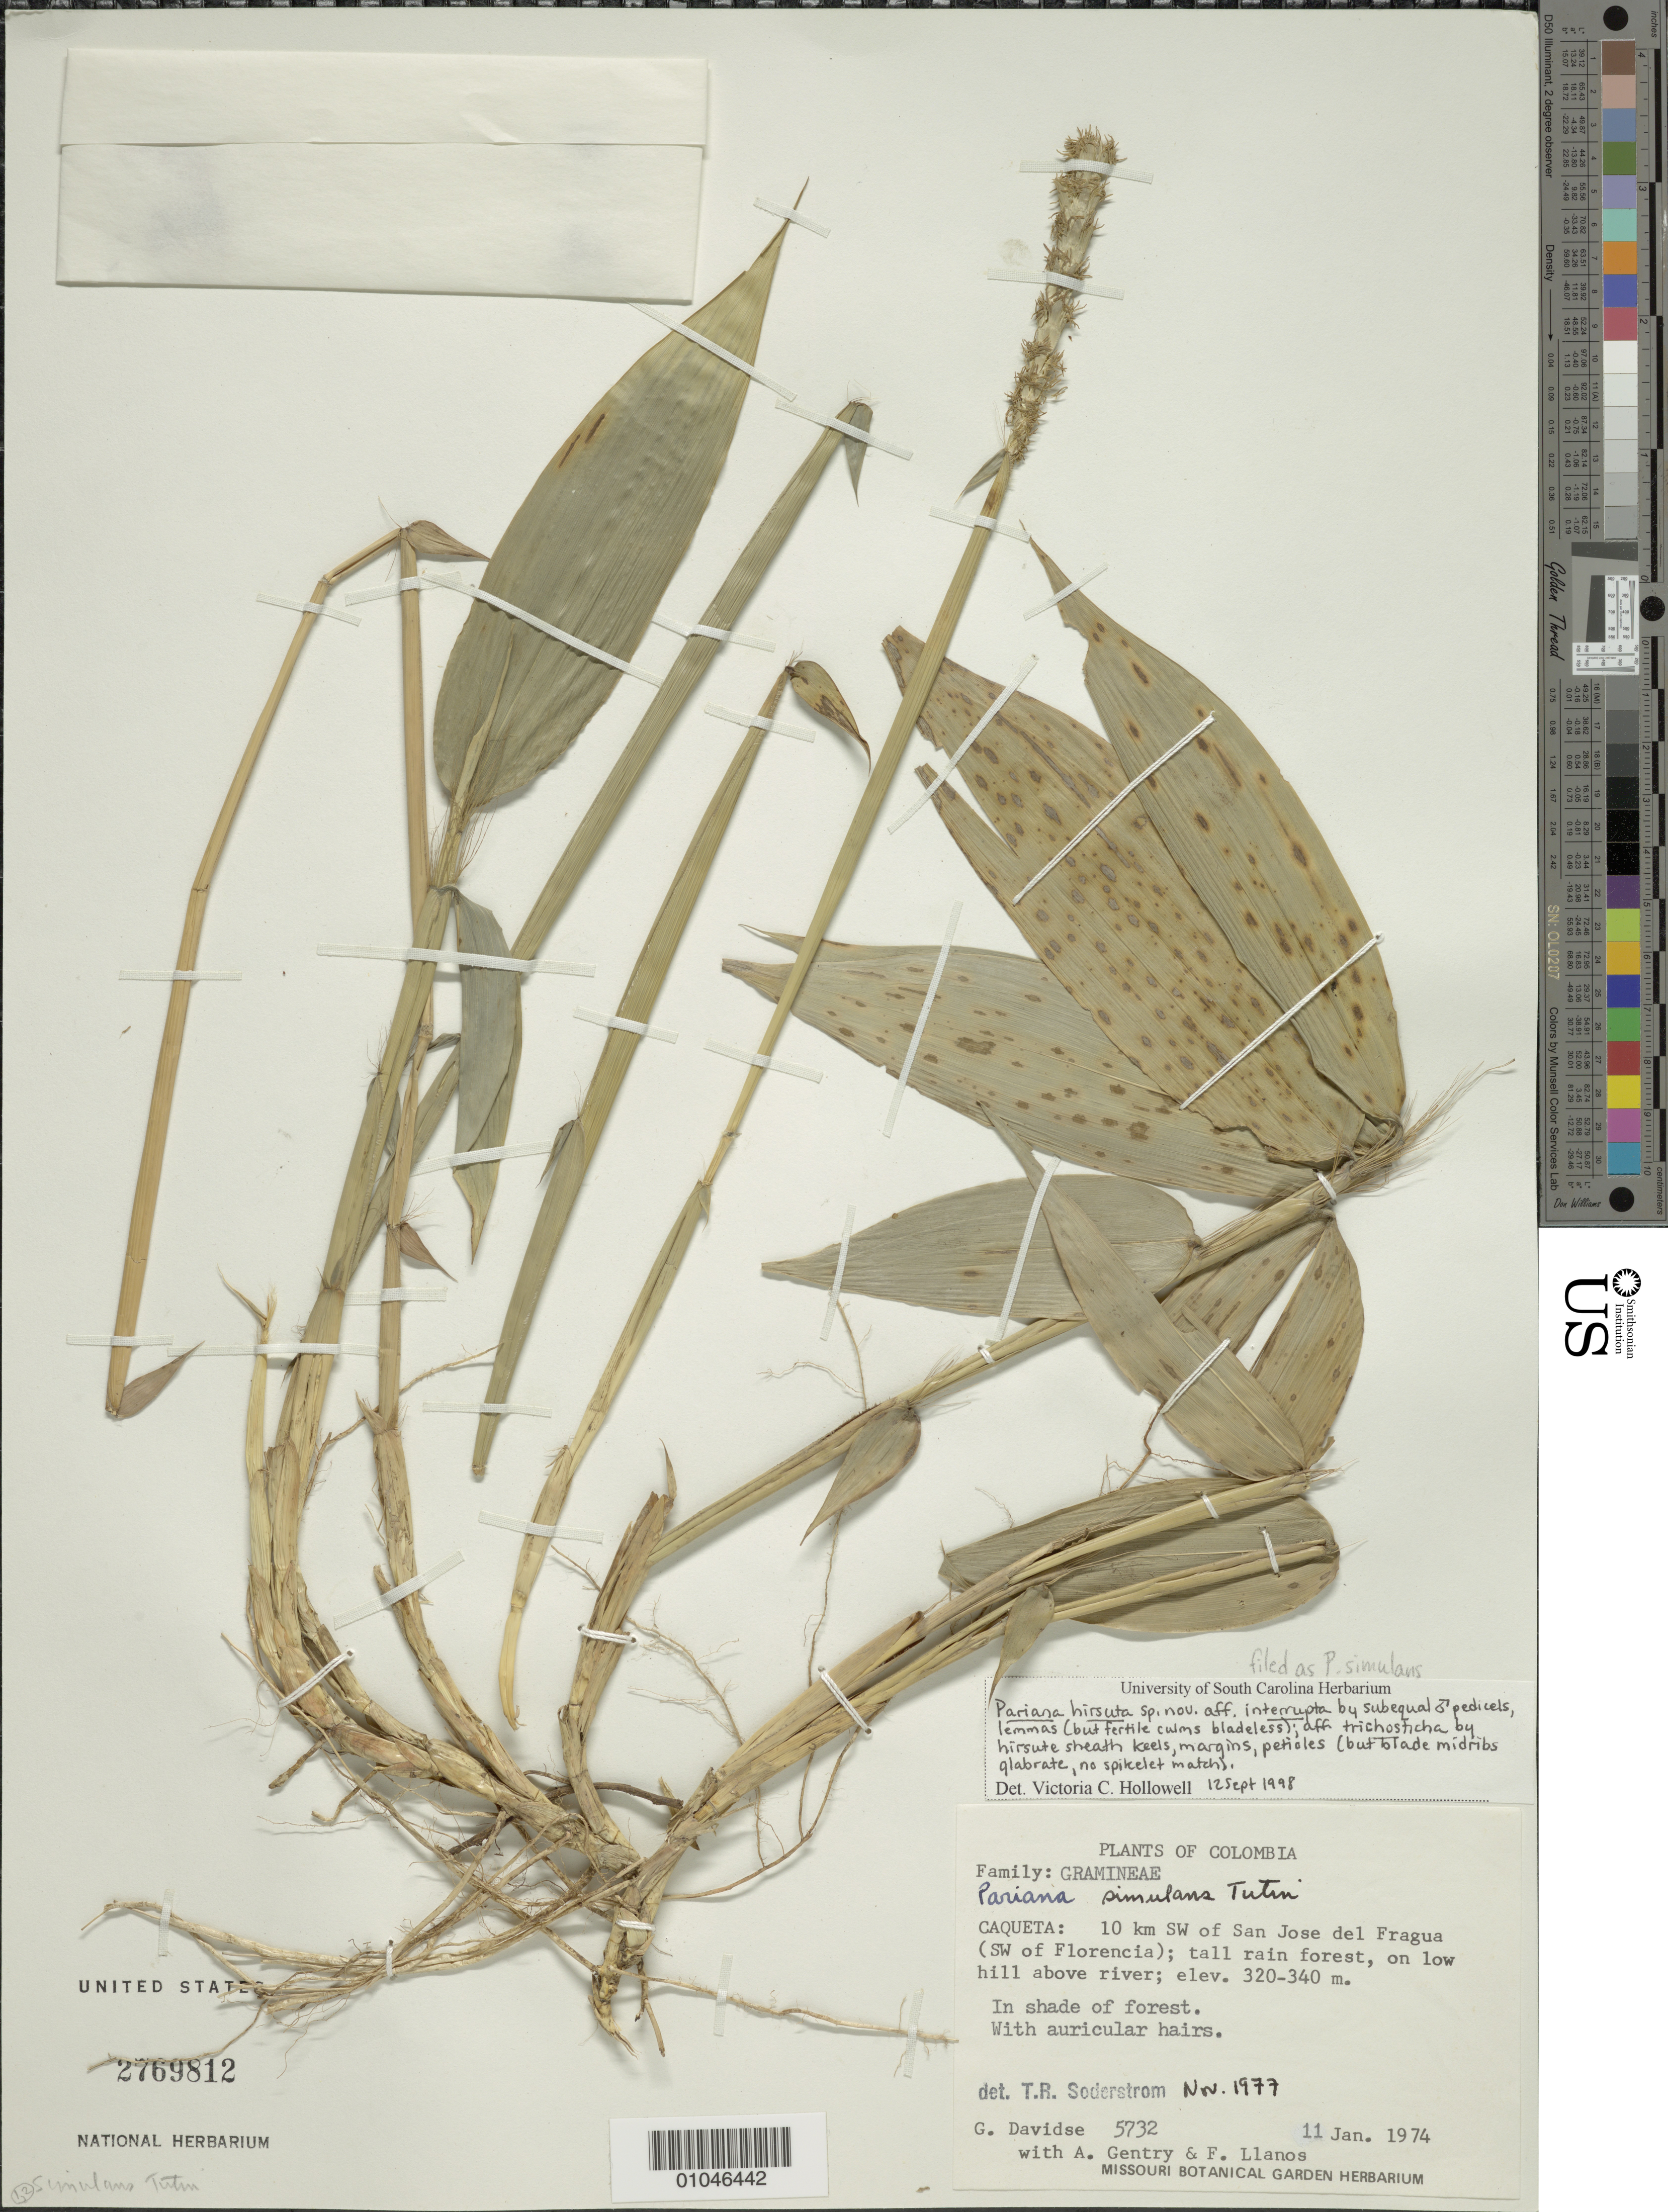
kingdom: Plantae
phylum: Tracheophyta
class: Liliopsida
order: Poales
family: Poaceae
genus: Pariana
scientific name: Pariana simulans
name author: Tutin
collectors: G. Davidse, A. H. Gentry & F. Llanos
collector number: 5732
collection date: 1974-01-11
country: Colombia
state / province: Caquetá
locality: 10 km SW of San Jose del Fragua (SW of Florencia).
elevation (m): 320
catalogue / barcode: US 2769812